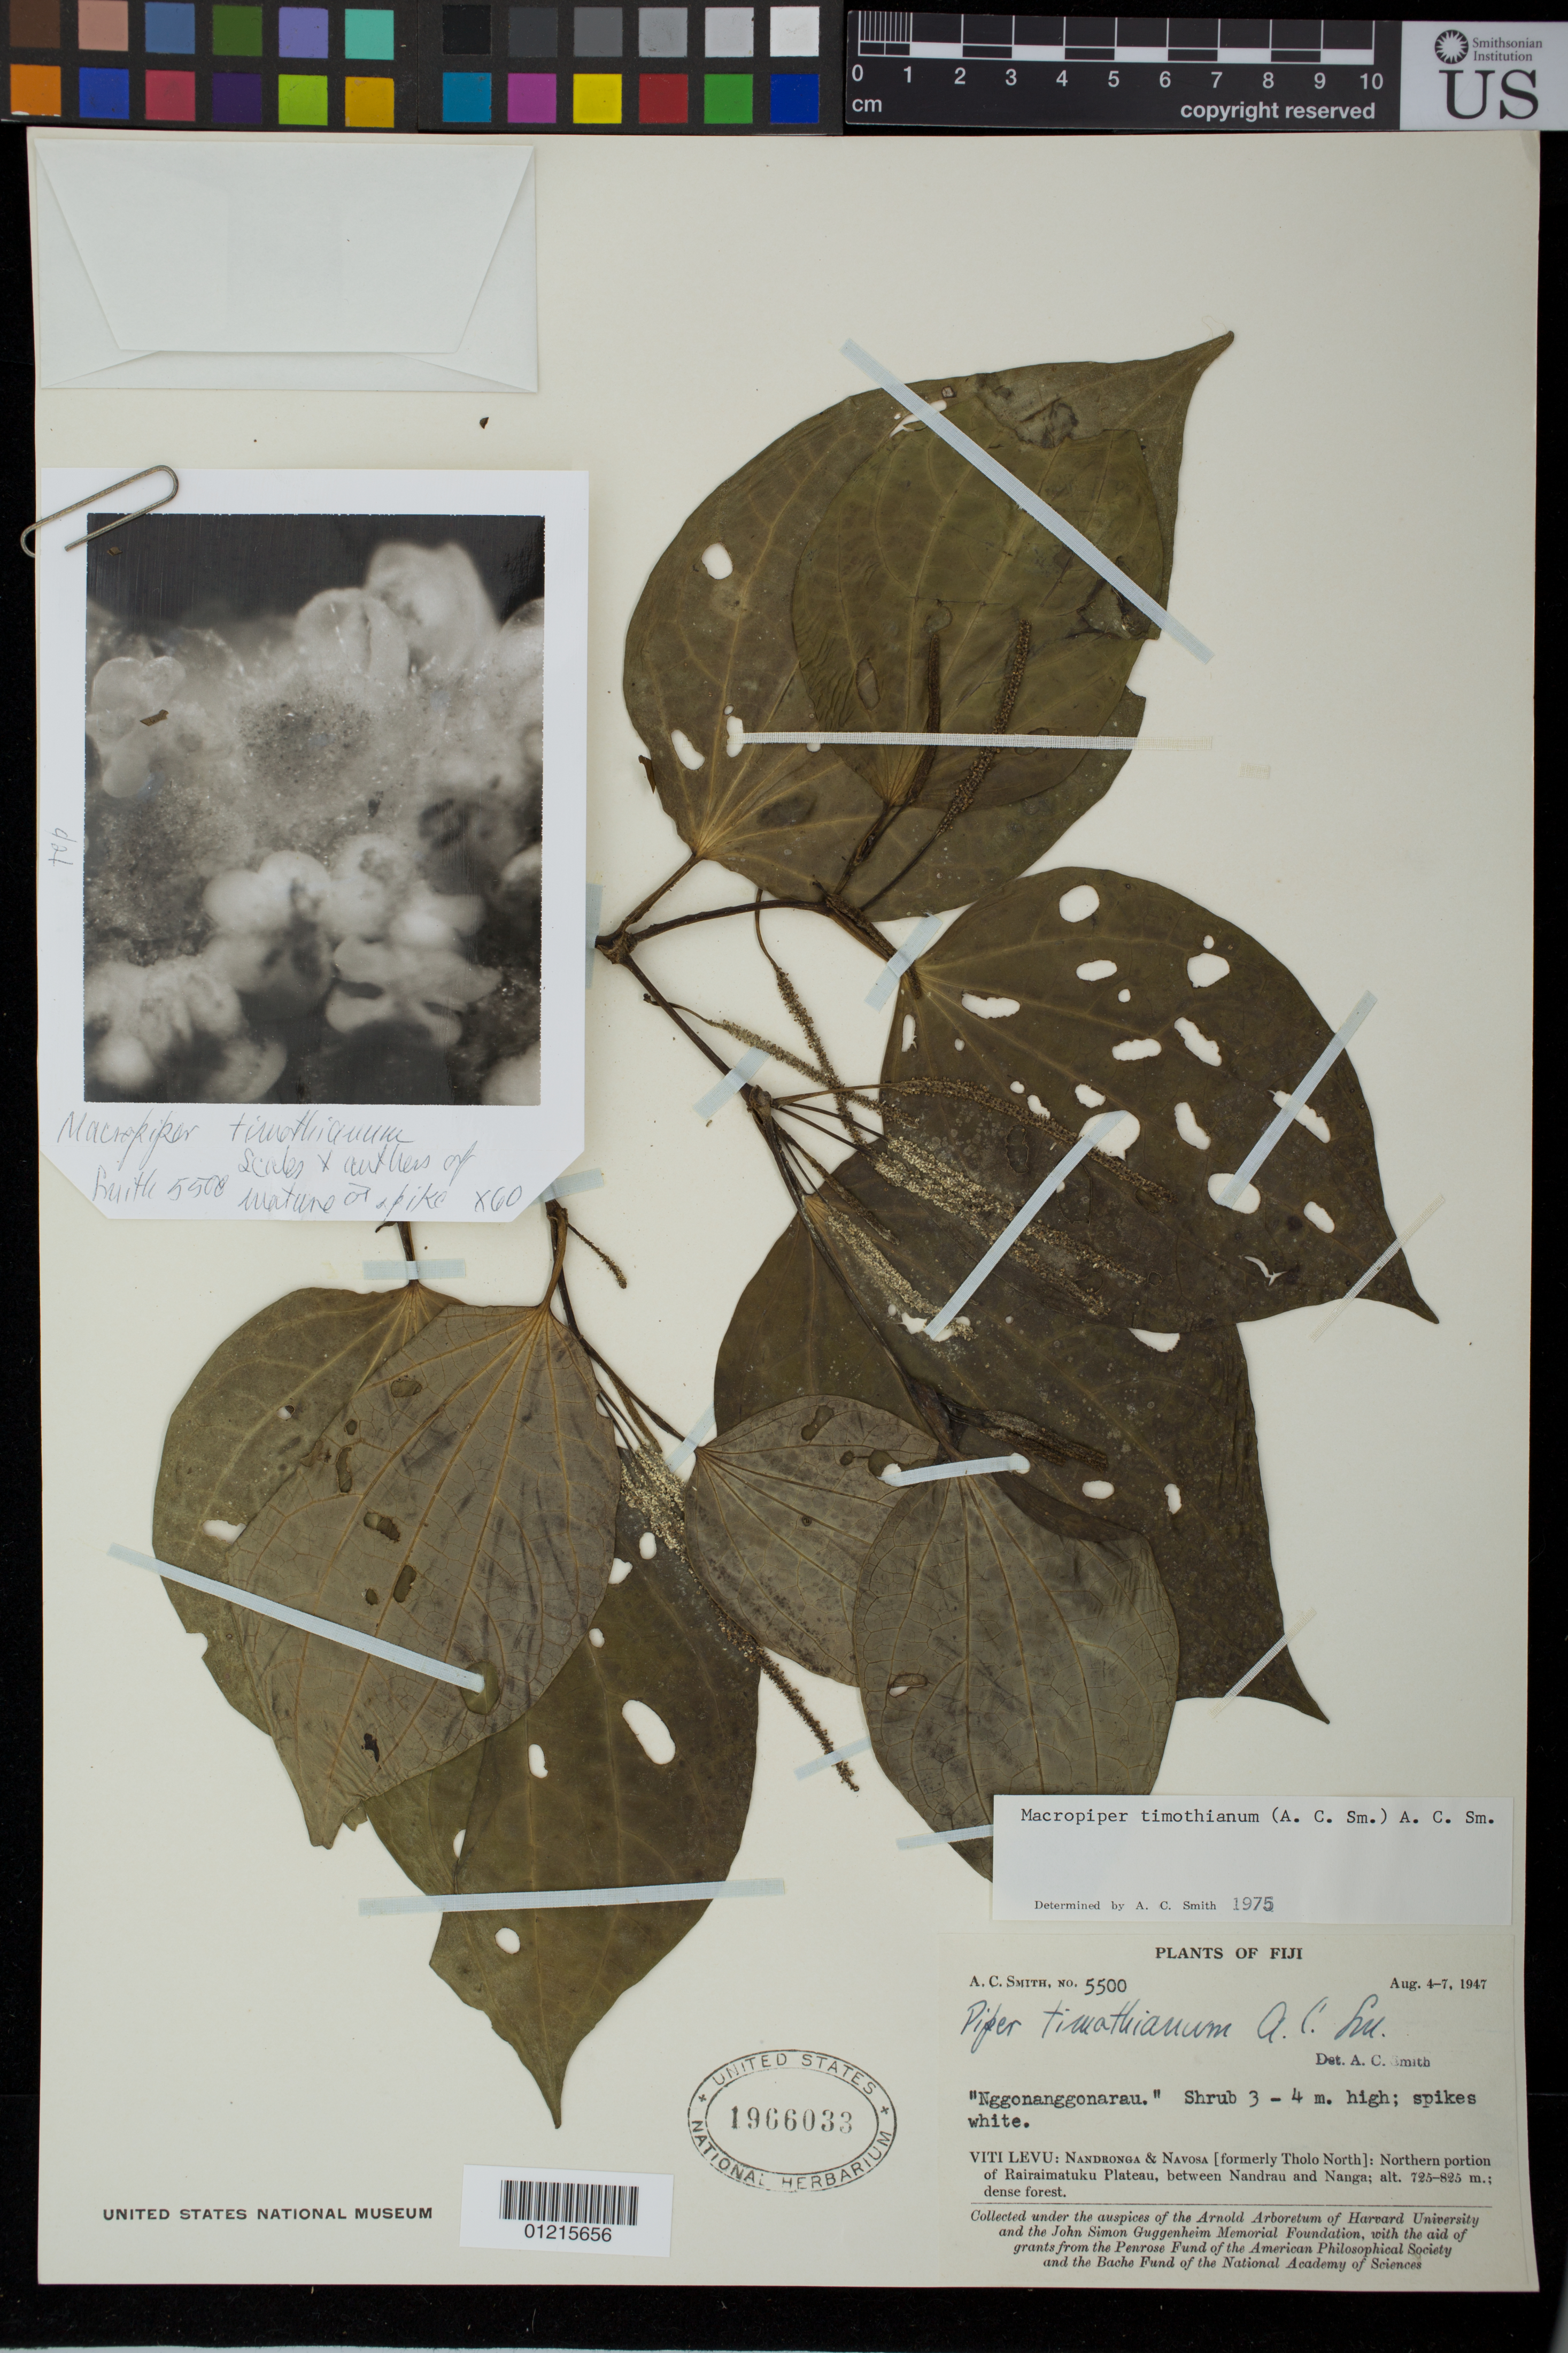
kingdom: Plantae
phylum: Tracheophyta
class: Magnoliopsida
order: Piperales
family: Piperaceae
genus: Piper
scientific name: Piper timothianum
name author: A.C. Sm.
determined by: Smith, A. C.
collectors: A. C. Smith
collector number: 5500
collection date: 1947-08-04/1947-08-07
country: Fiji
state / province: Vitu Levu I.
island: Viti Levu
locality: Northern portion of Rairaimatuku Plateau between Nandrau and Nanga.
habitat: Dense forest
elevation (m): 725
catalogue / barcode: US 1966033